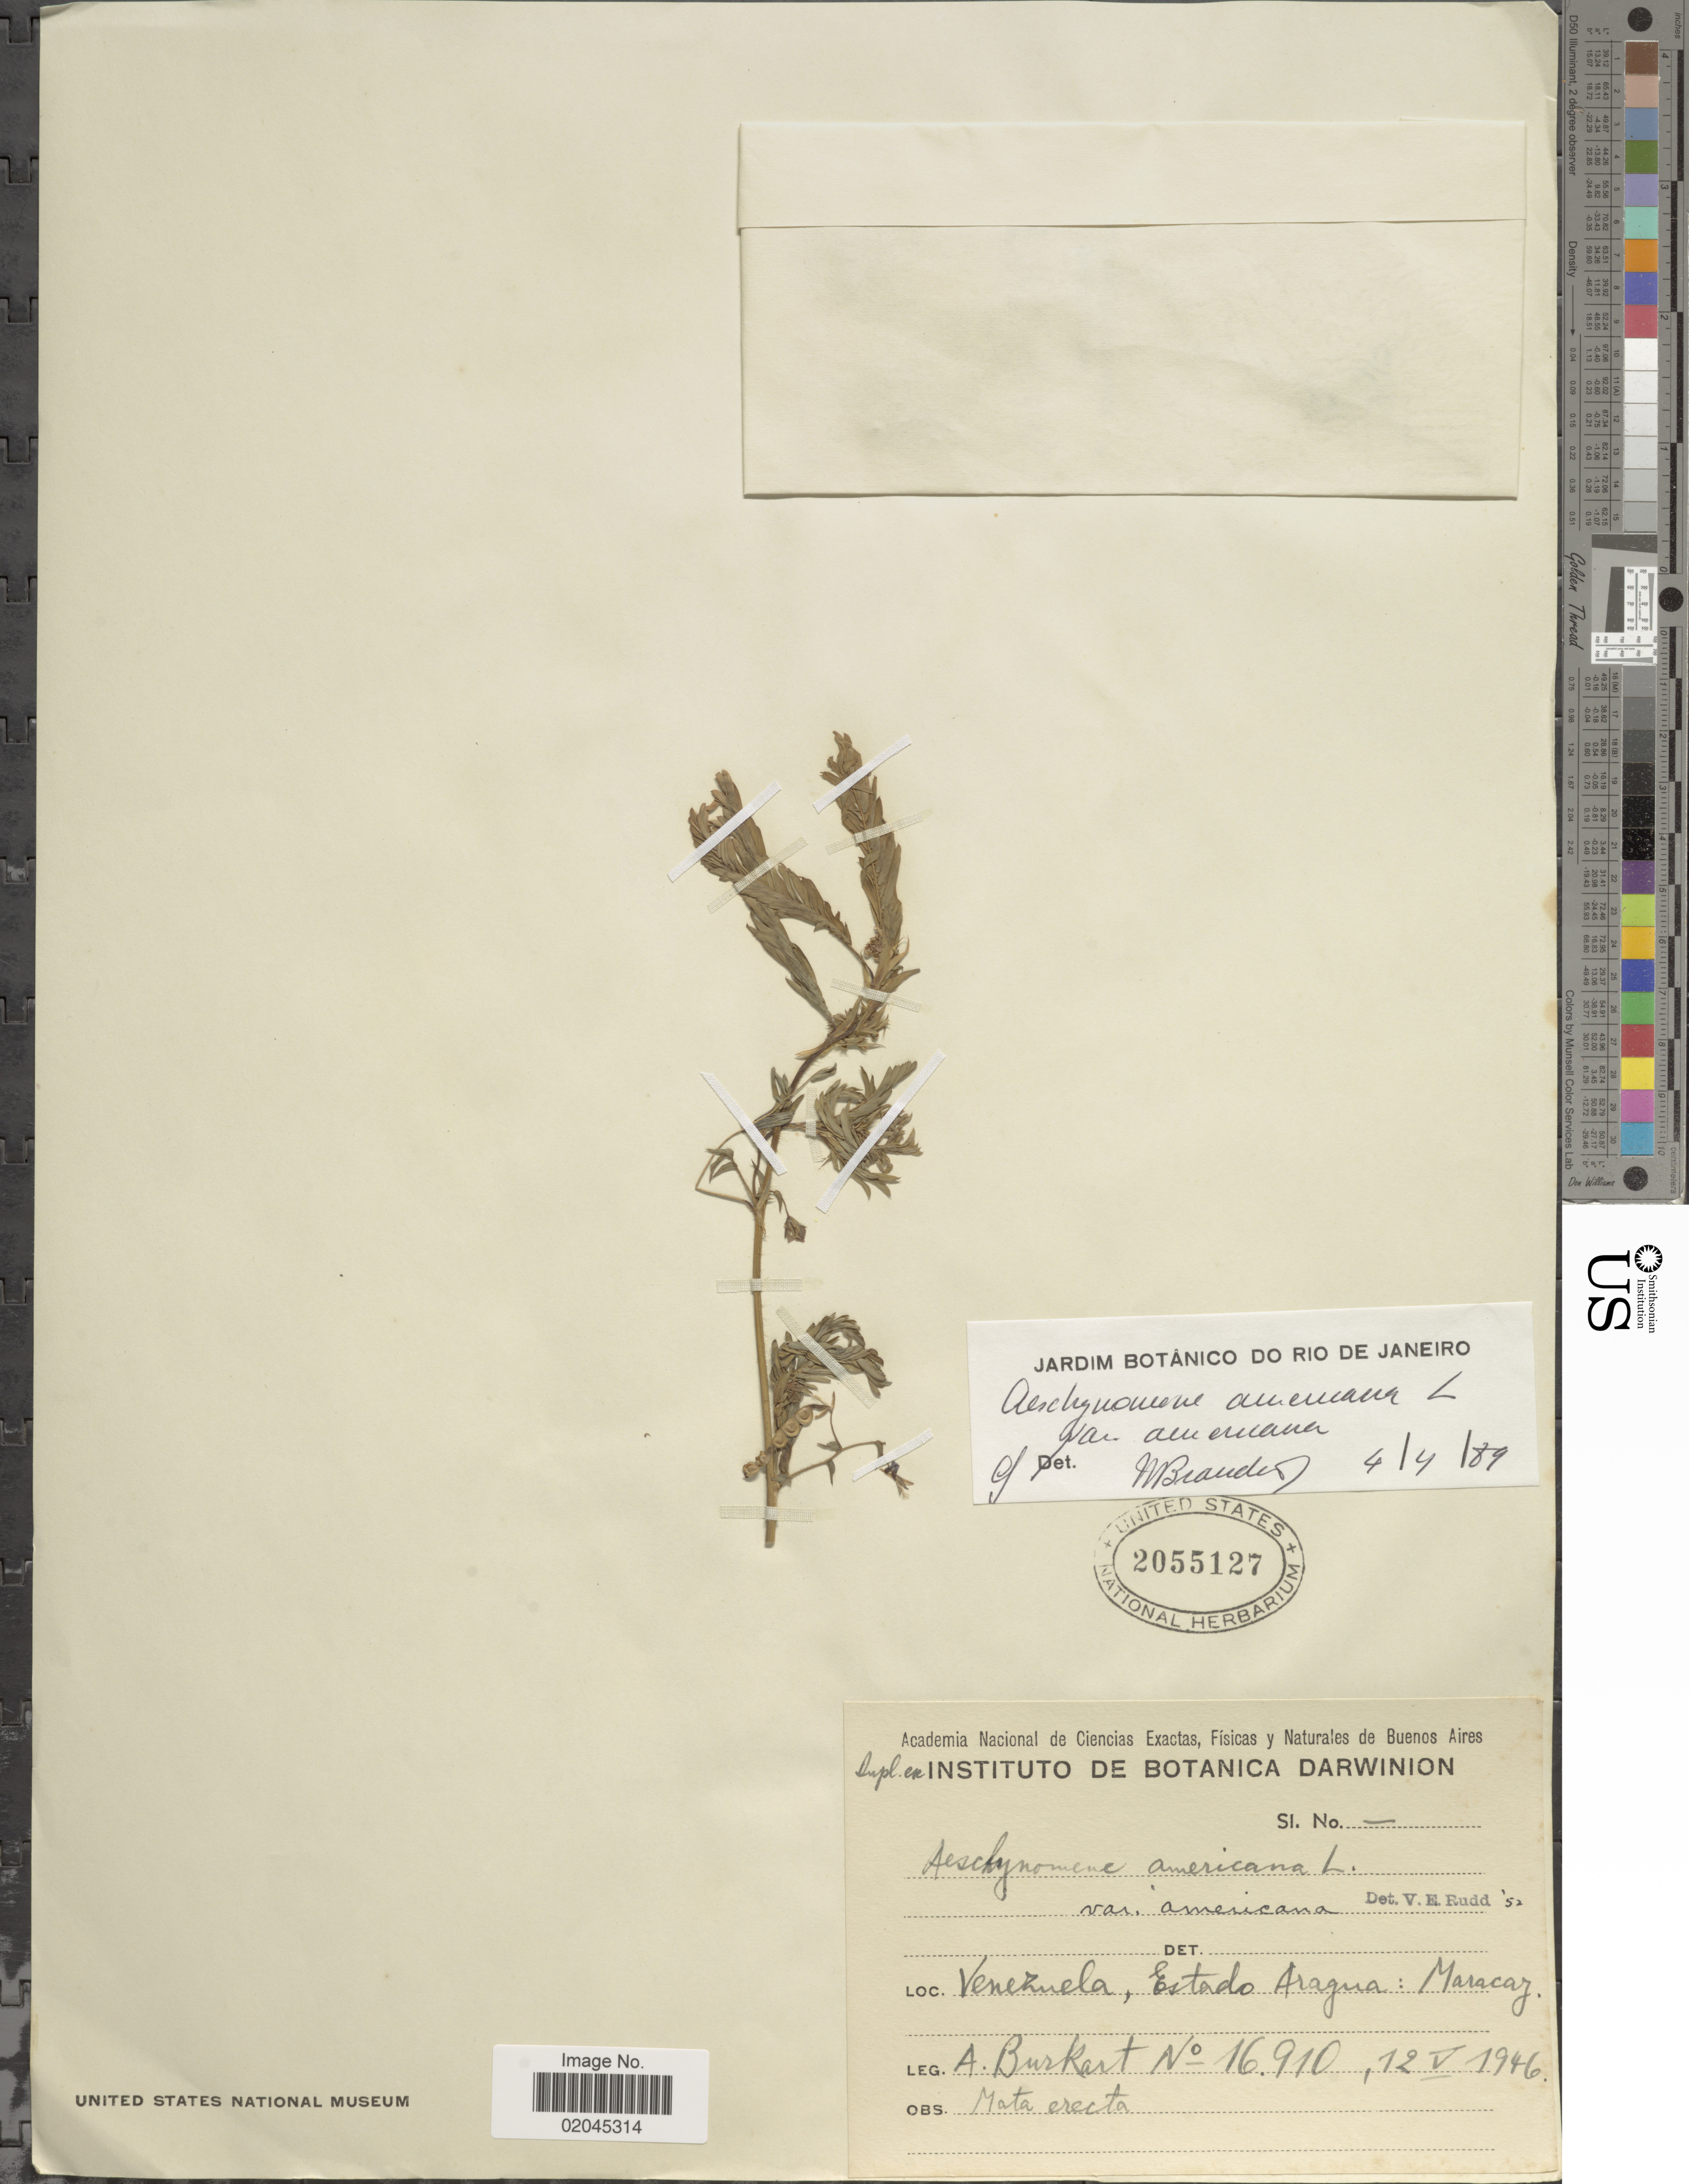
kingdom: Plantae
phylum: Tracheophyta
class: Magnoliopsida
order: Fabales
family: Fabaceae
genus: Aeschynomene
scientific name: Aeschynomene americana var. americana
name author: L.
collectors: A. E. Burkart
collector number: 16910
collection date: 1946-05-12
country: Venezuela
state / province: Aragua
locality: Estado Aragua: Maracay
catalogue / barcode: US 2055127